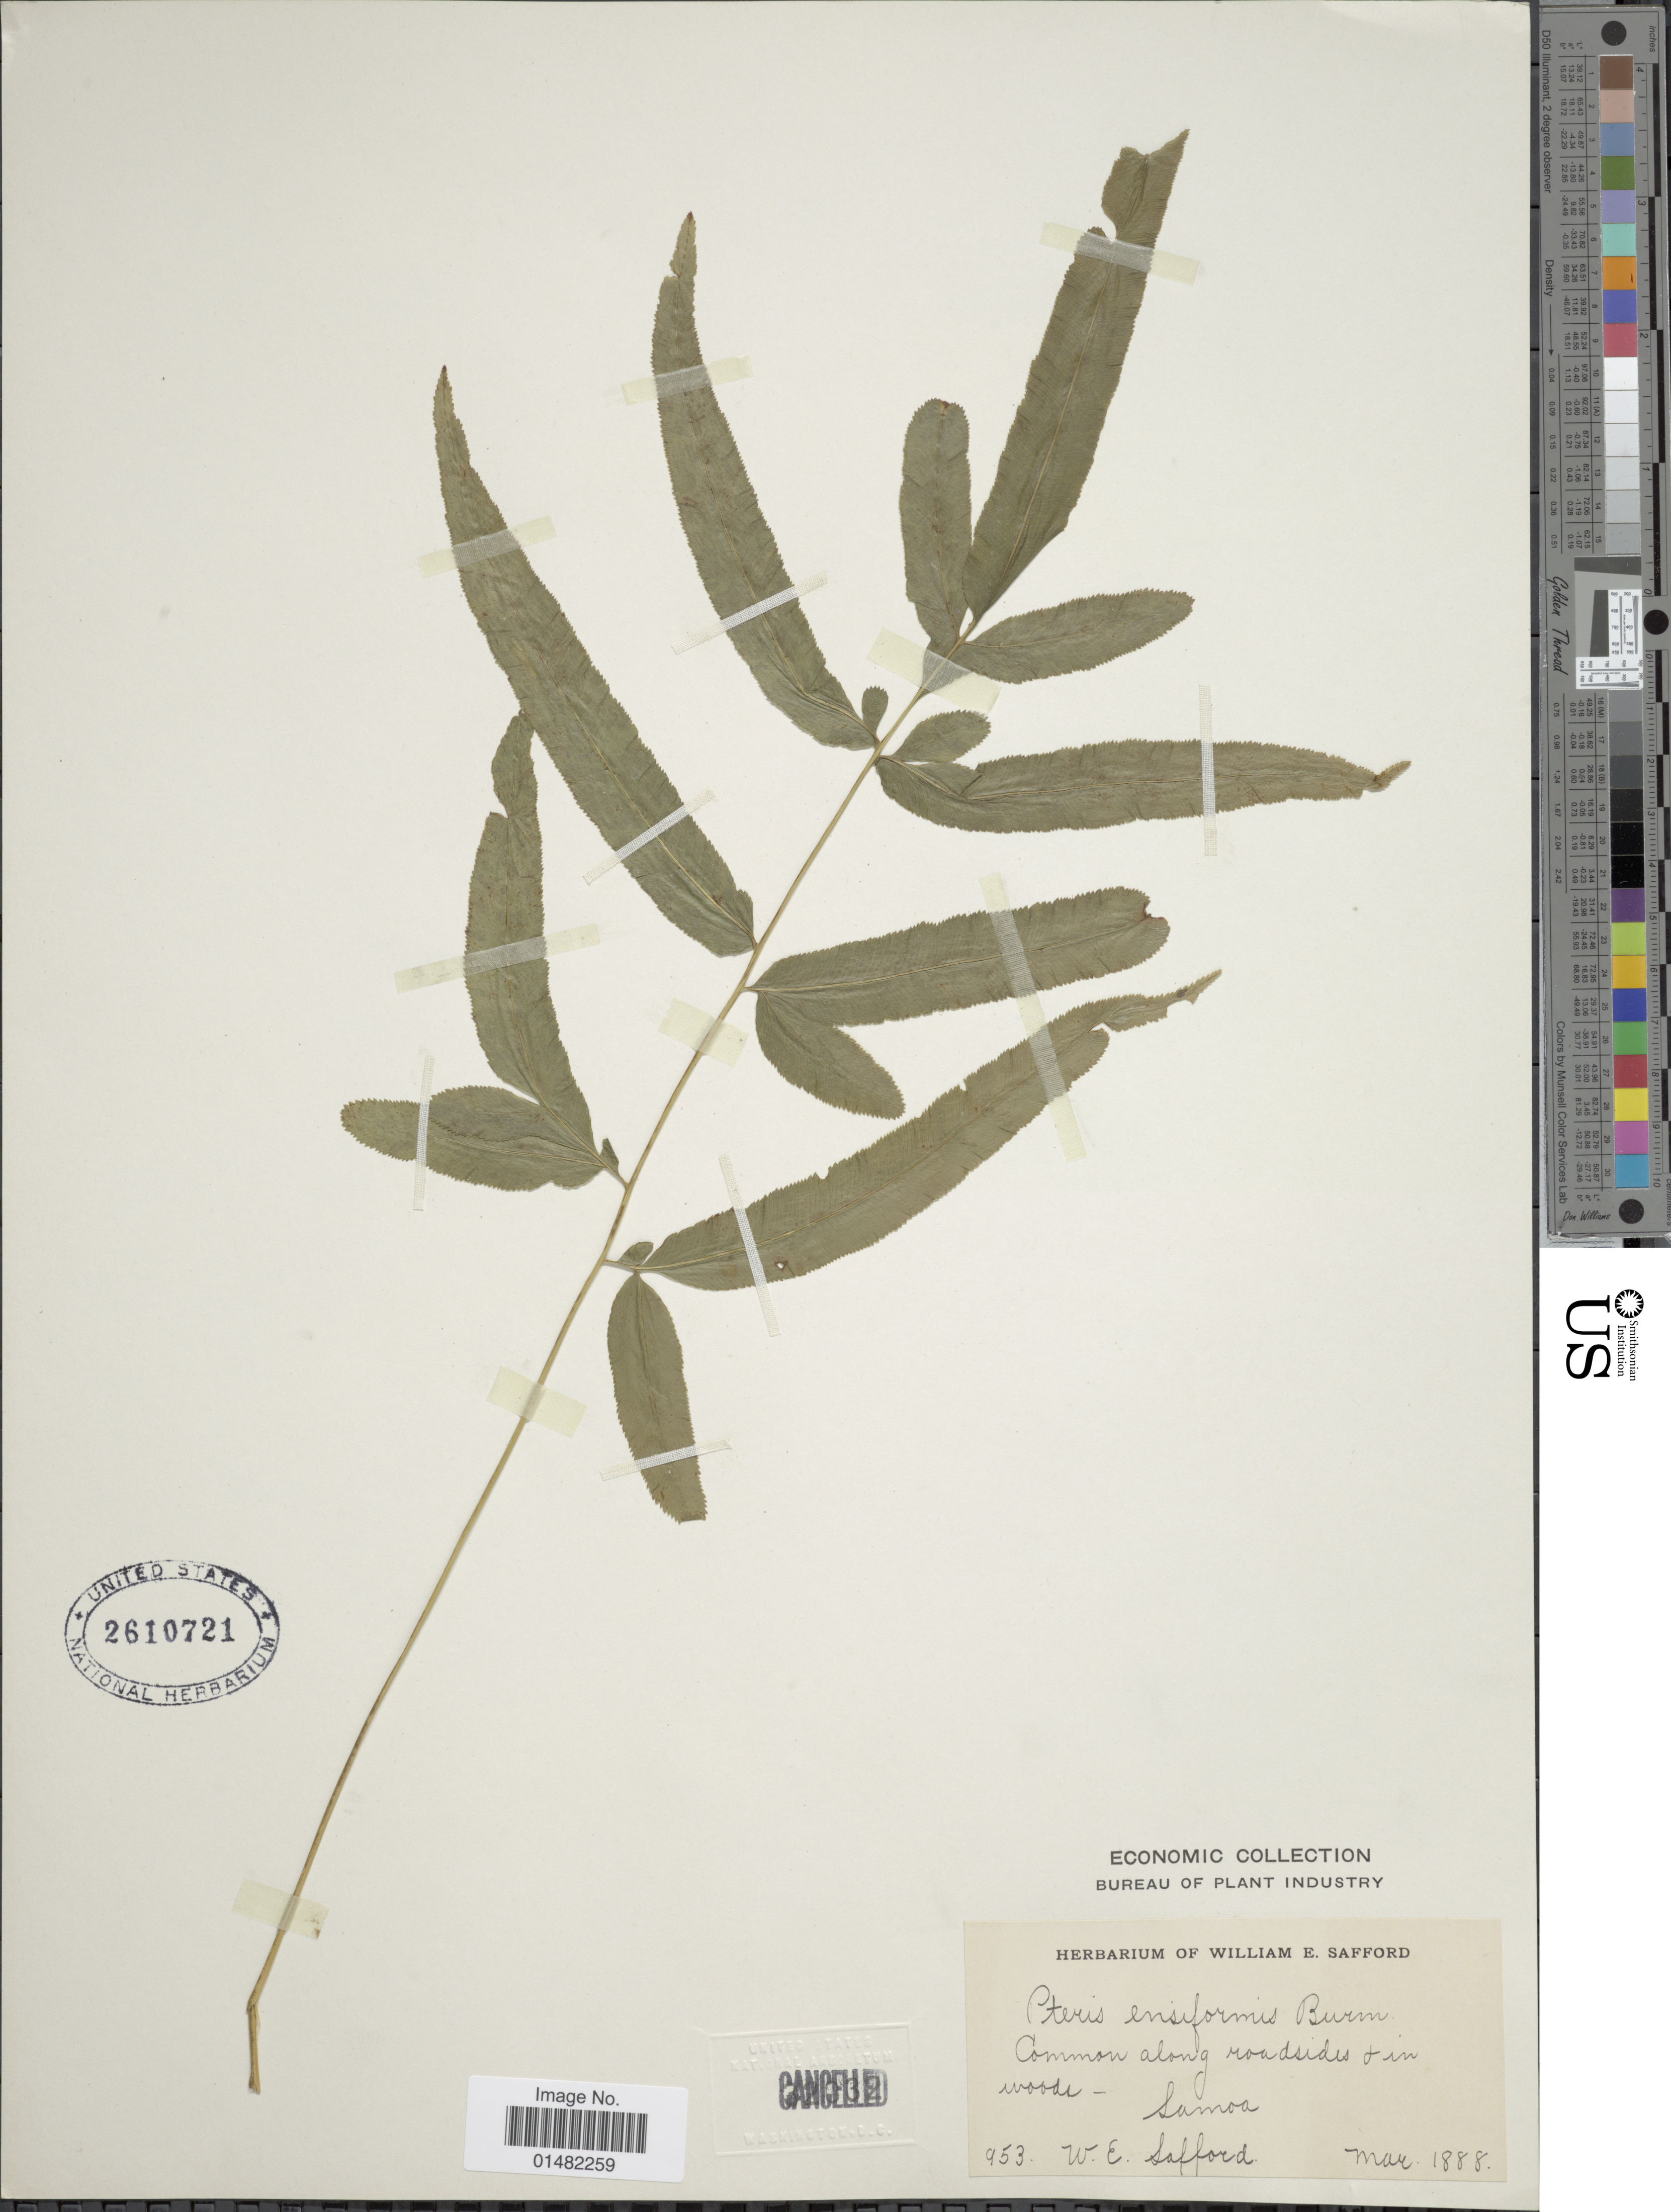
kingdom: Plantae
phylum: Tracheophyta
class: Polypodiopsida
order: Polypodiales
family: Pteridaceae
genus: Pteris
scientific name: Pteris ensiformis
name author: Burm. f.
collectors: W. E. Safford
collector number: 953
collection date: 1888-03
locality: Common along roadsides & in woods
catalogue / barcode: US 2610721